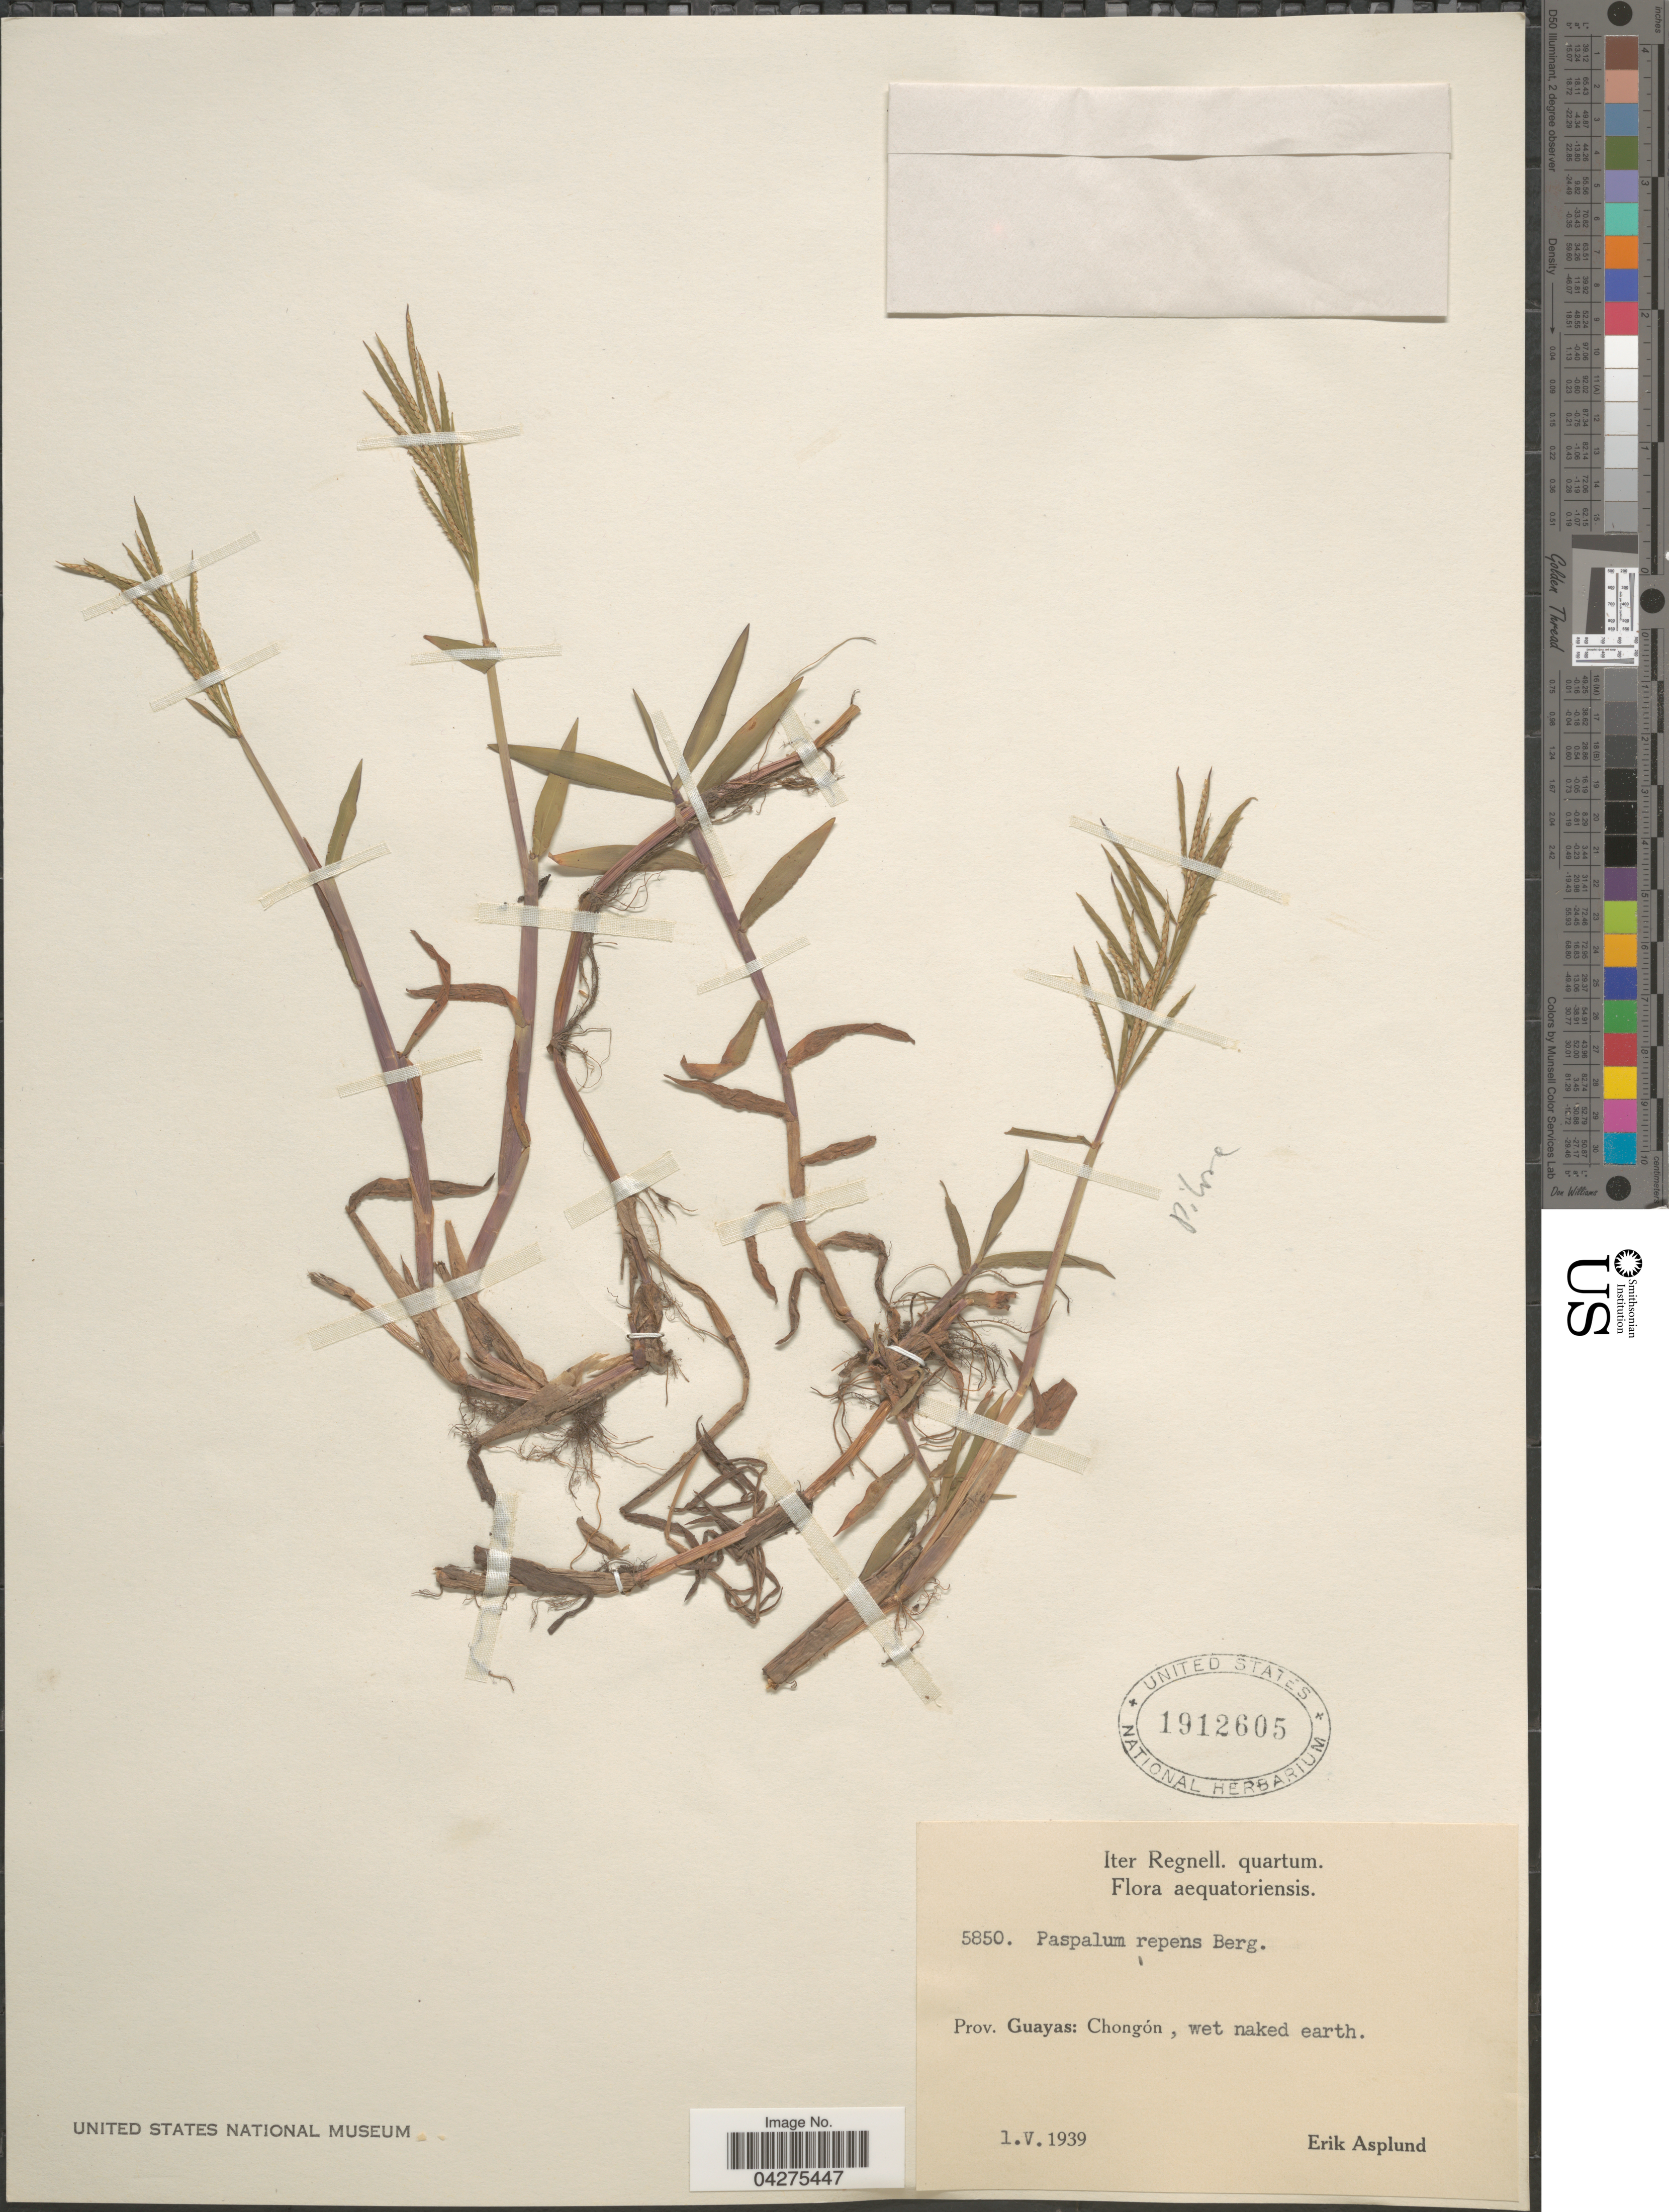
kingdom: Plantae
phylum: Tracheophyta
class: Liliopsida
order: Poales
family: Poaceae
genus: Paspalum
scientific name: Paspalum repens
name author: P.J. Bergius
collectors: E. Asplund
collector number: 5850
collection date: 1939-05-01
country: Ecuador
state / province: Guayas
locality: Iter Regnell. quartum. Chongón, wet naked earth.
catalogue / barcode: US 1912605